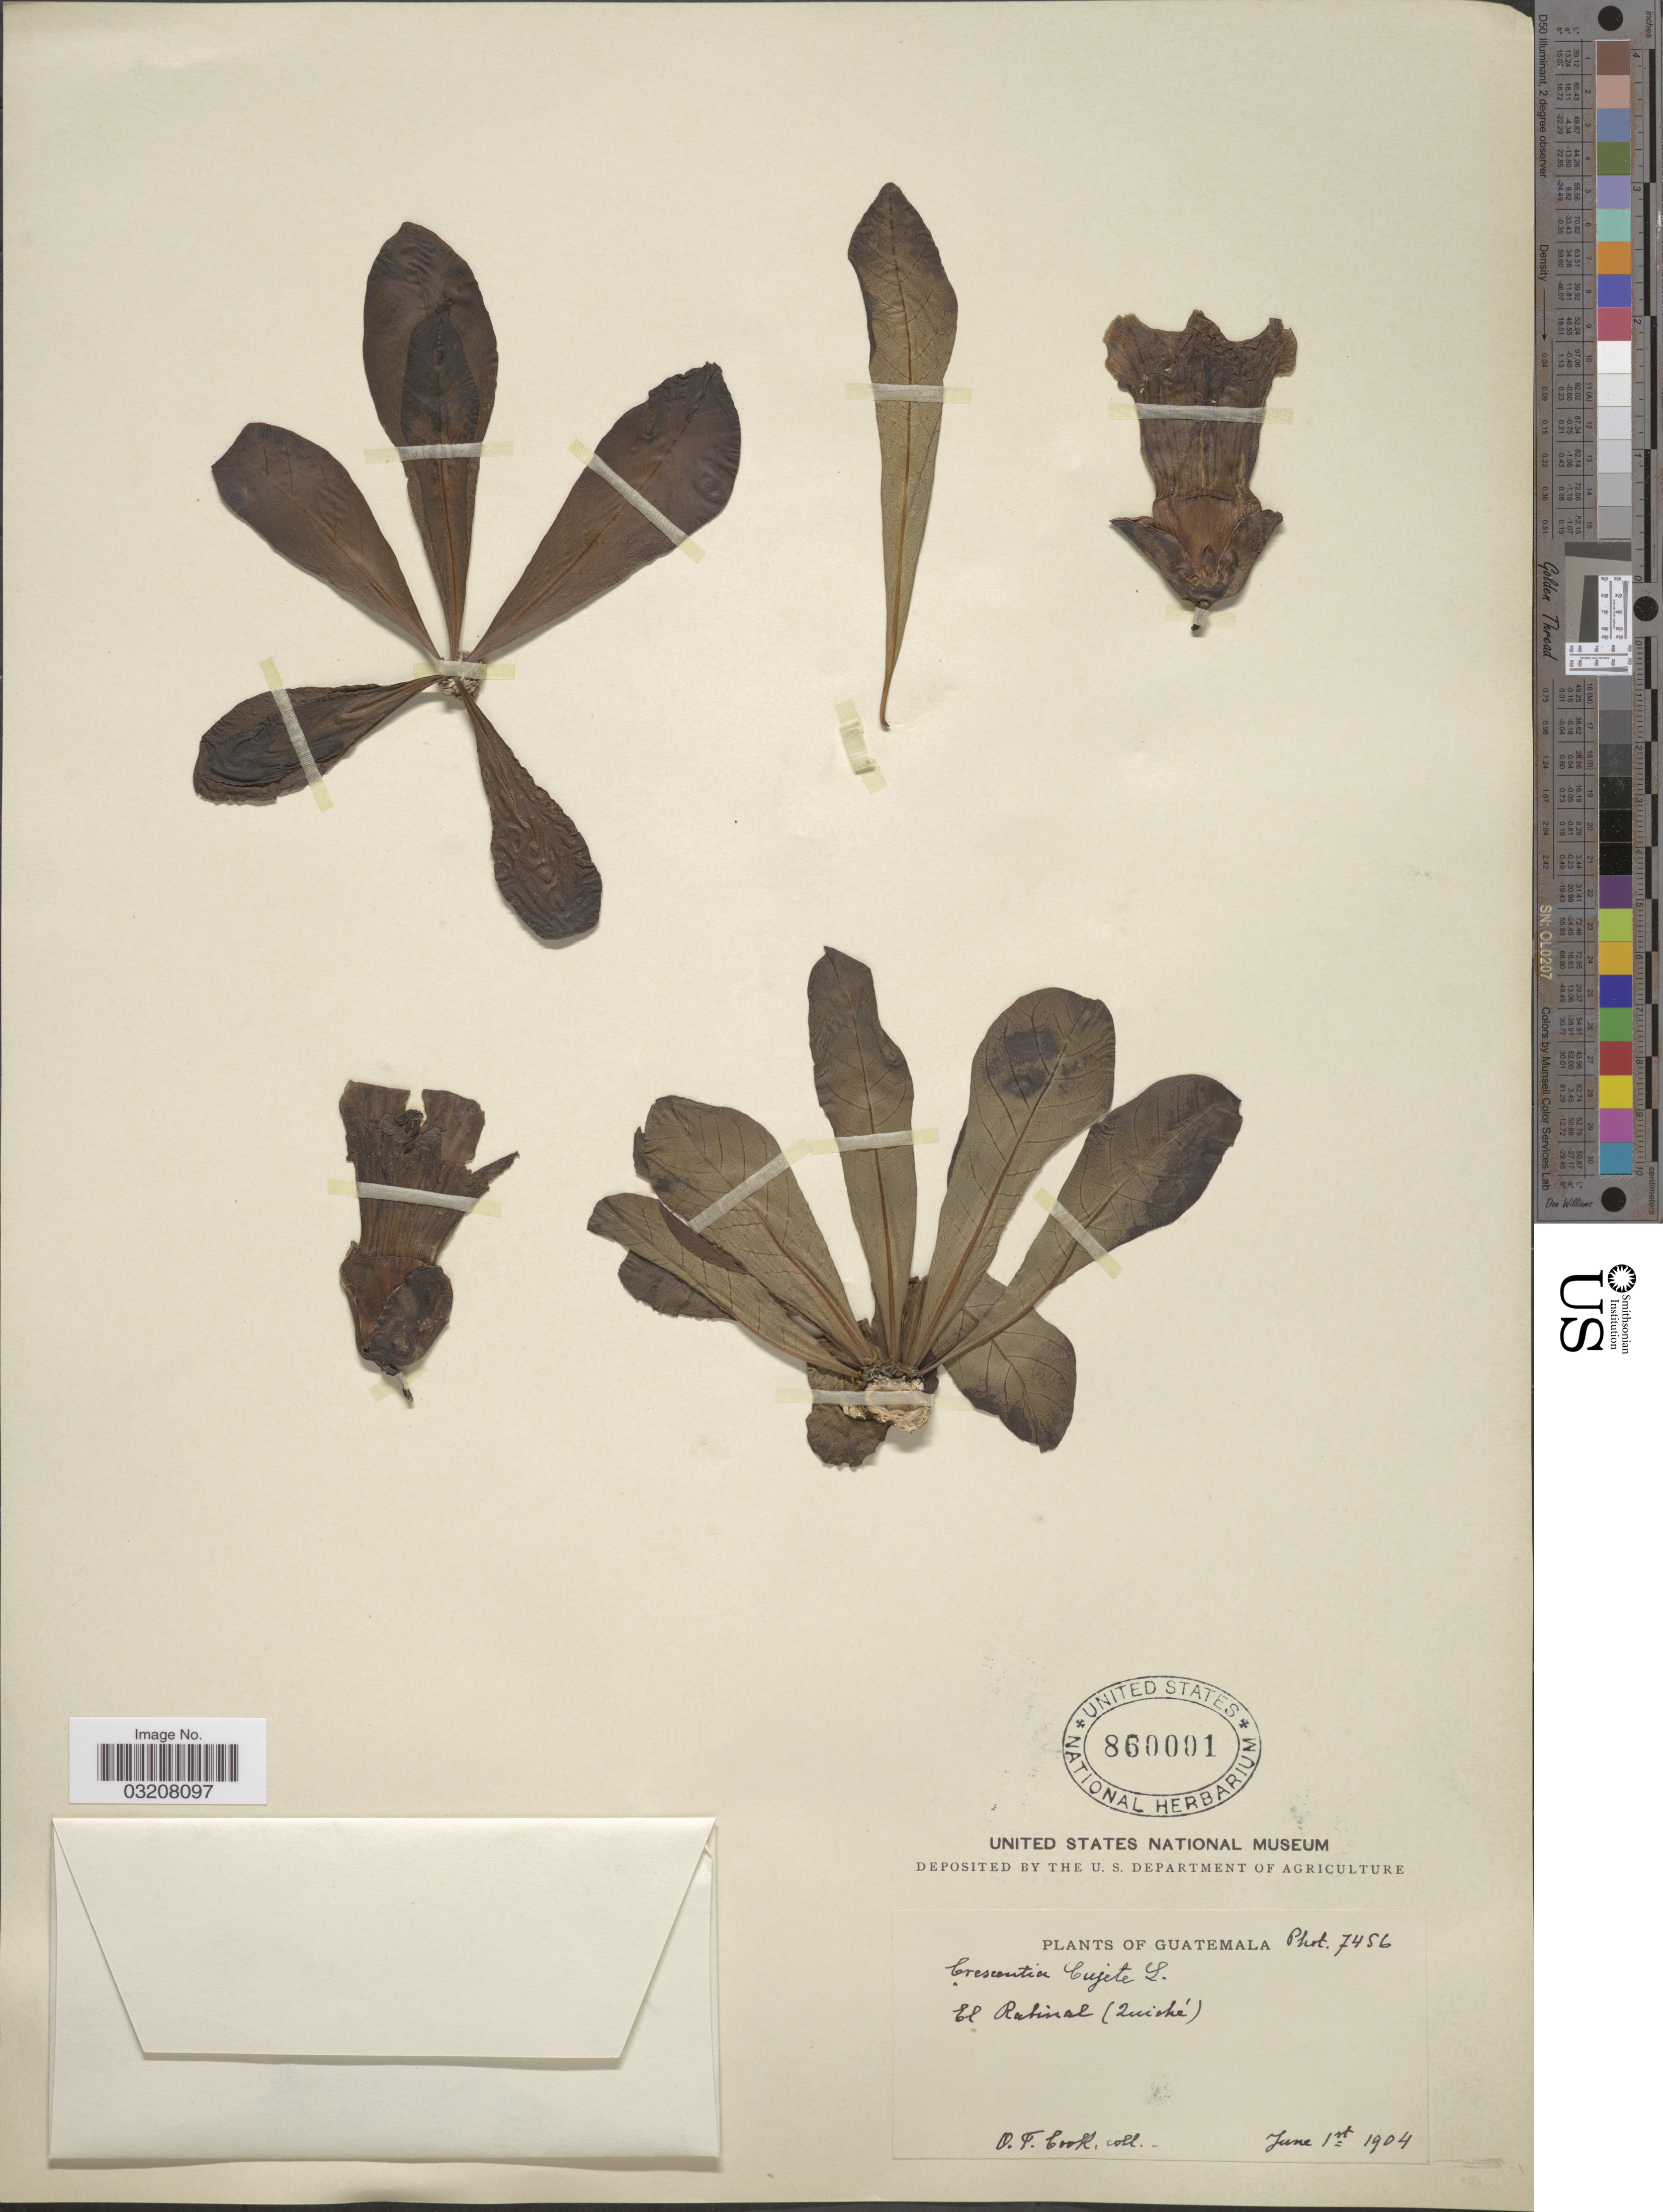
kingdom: Plantae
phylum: Tracheophyta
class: Magnoliopsida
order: Lamiales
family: Bignoniaceae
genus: Crescentia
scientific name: Crescentia cujete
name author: L.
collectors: O. F. Cook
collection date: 1904-06-01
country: Guatemala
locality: El Rabinal (Quiché).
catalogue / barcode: US 860001